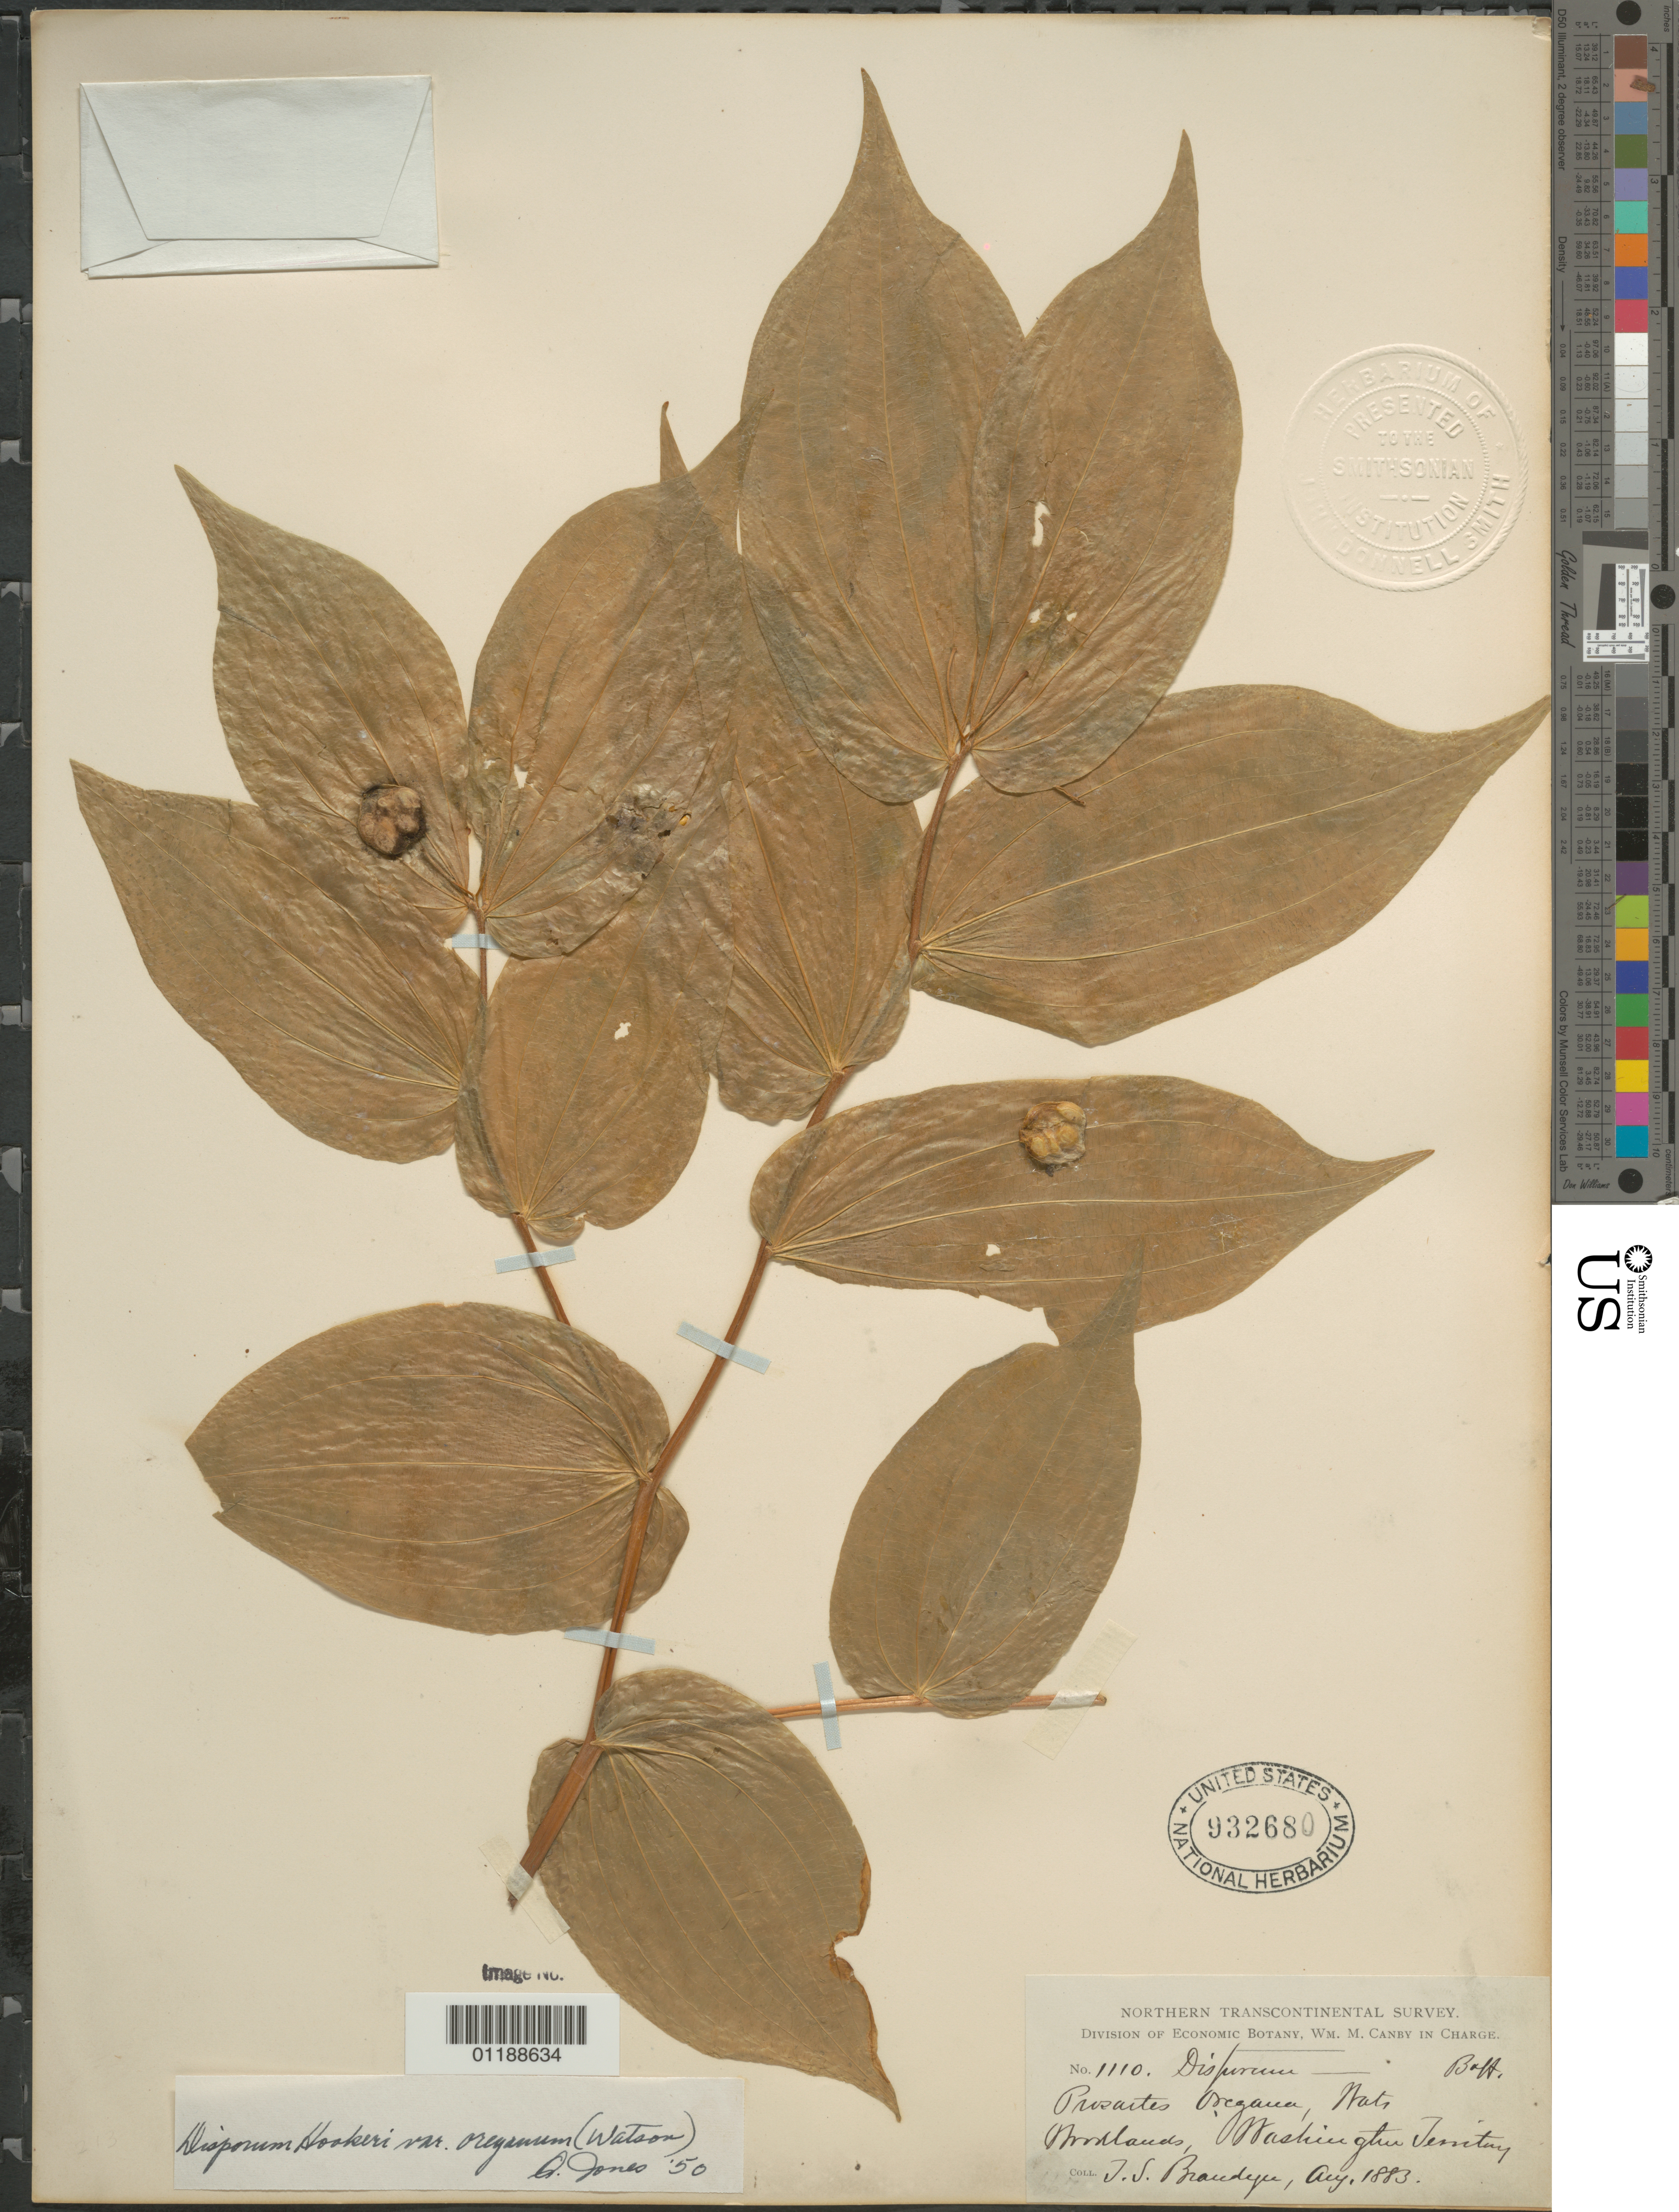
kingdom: Plantae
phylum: Tracheophyta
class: Liliopsida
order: Liliales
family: Colchicaceae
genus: Disporum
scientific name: Disporum hookeri var. oreganum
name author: (S. Watson) Q. Jones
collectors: J. S. Brandegee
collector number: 1110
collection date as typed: Aug. 1883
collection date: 1883-08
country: United States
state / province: Washington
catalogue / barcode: US 932680